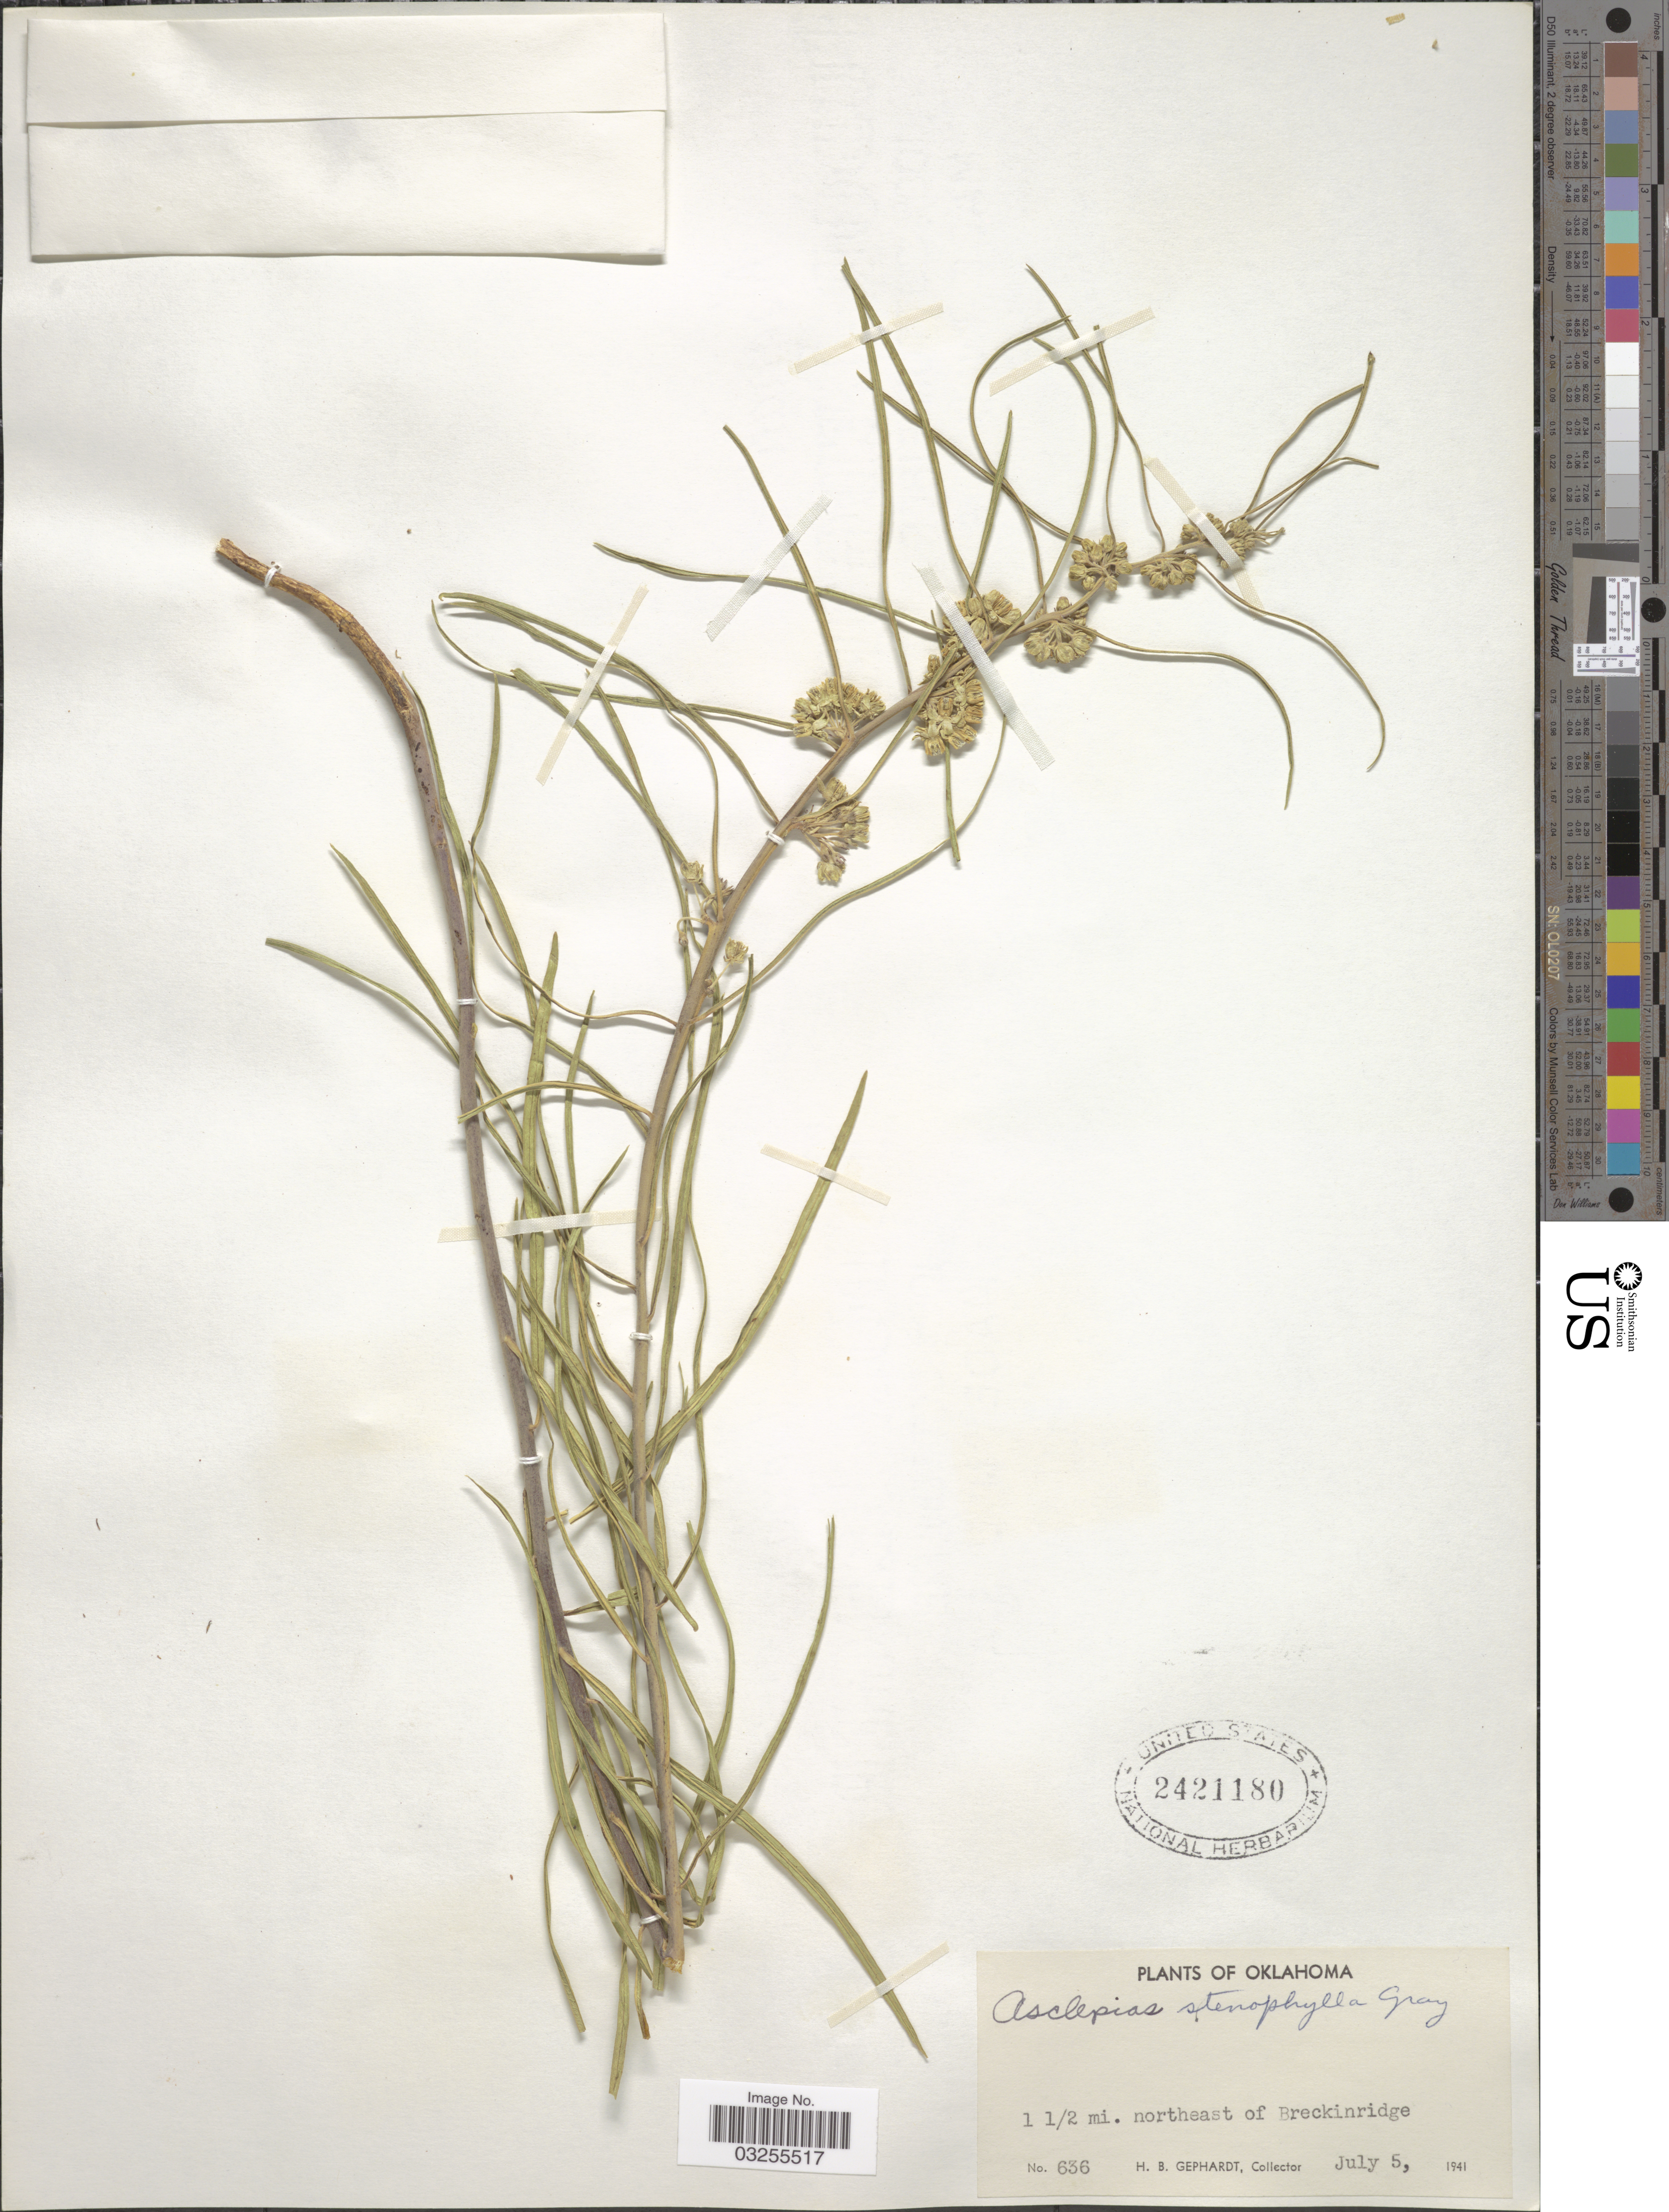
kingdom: Plantae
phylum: Tracheophyta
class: Magnoliopsida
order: Gentianales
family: Apocynaceae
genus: Asclepias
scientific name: Asclepias stenophylla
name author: A. Gray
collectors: H. Gephardt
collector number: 636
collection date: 1941-07-05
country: United States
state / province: Oklahoma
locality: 1½ mi. northeast of Breckinridge.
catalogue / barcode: US 2421180